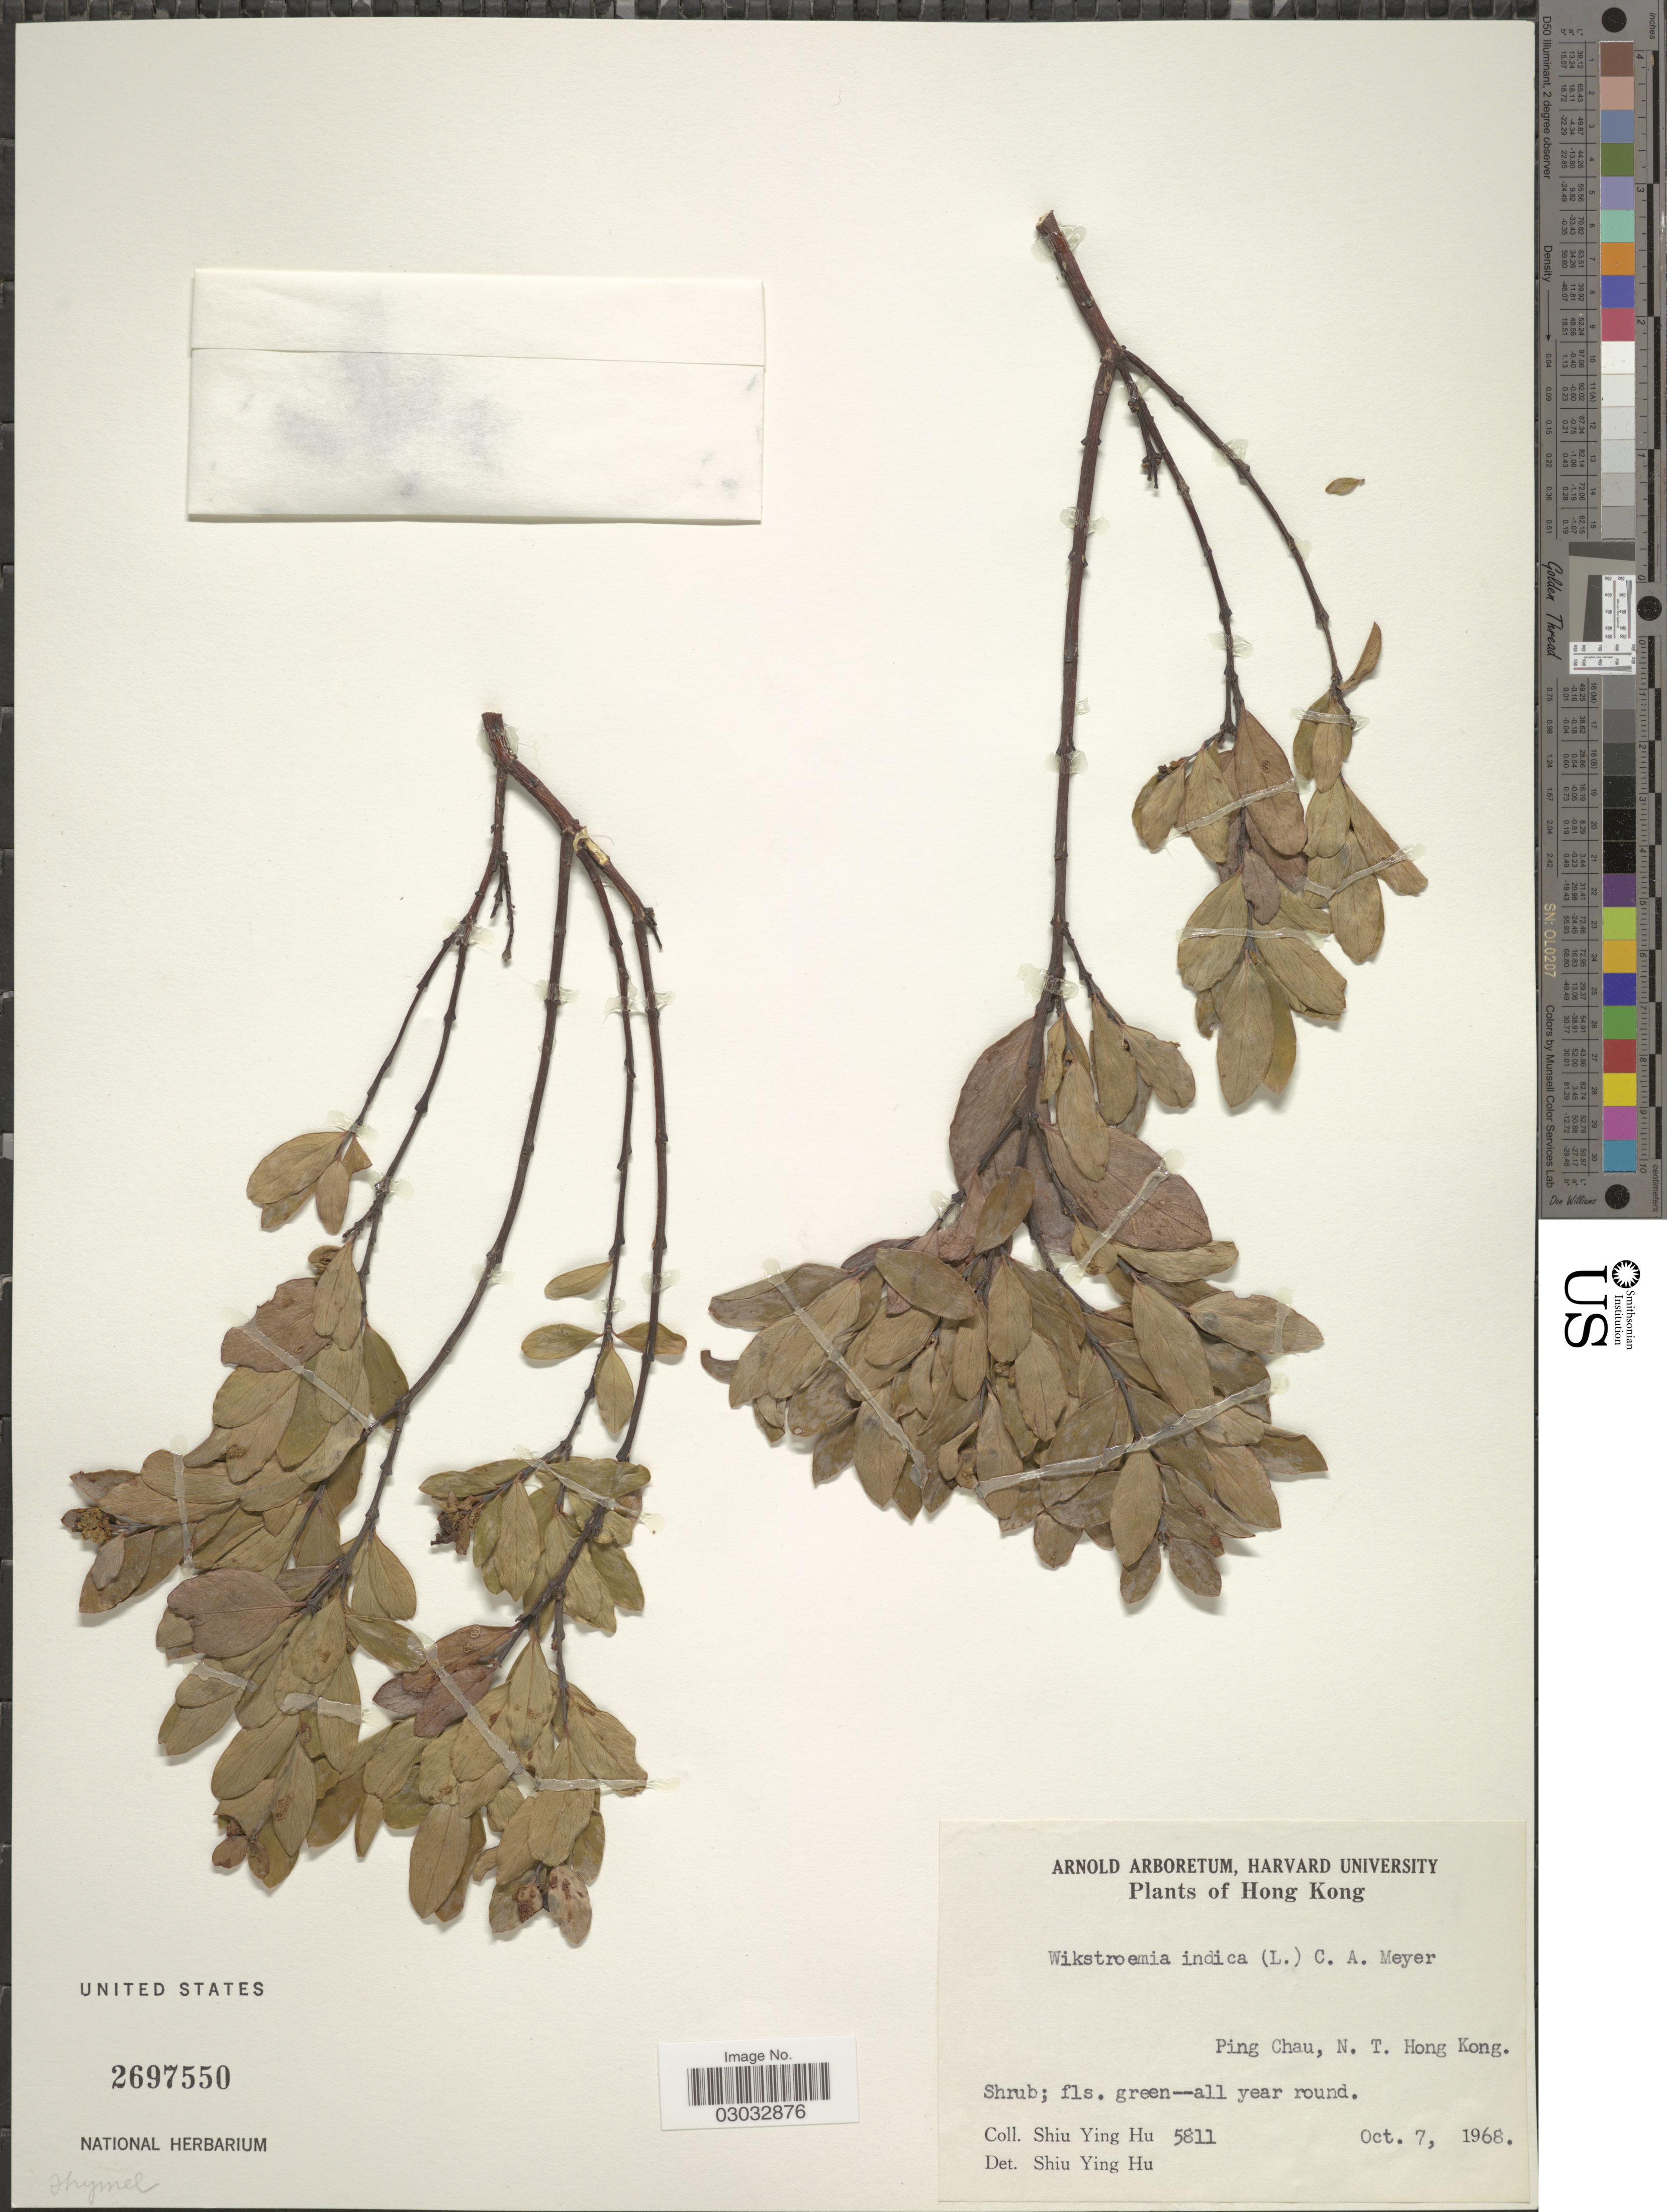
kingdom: Plantae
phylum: Tracheophyta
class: Magnoliopsida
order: Malvales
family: Thymelaeaceae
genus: Wikstroemia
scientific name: Wikstroemia indica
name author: (L.) C.A. Mey.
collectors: S. Y. Hu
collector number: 5811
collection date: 1968-10-07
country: China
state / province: Hong Kong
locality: Ping Chau, N. T. Hong Kong.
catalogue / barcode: US 2697550